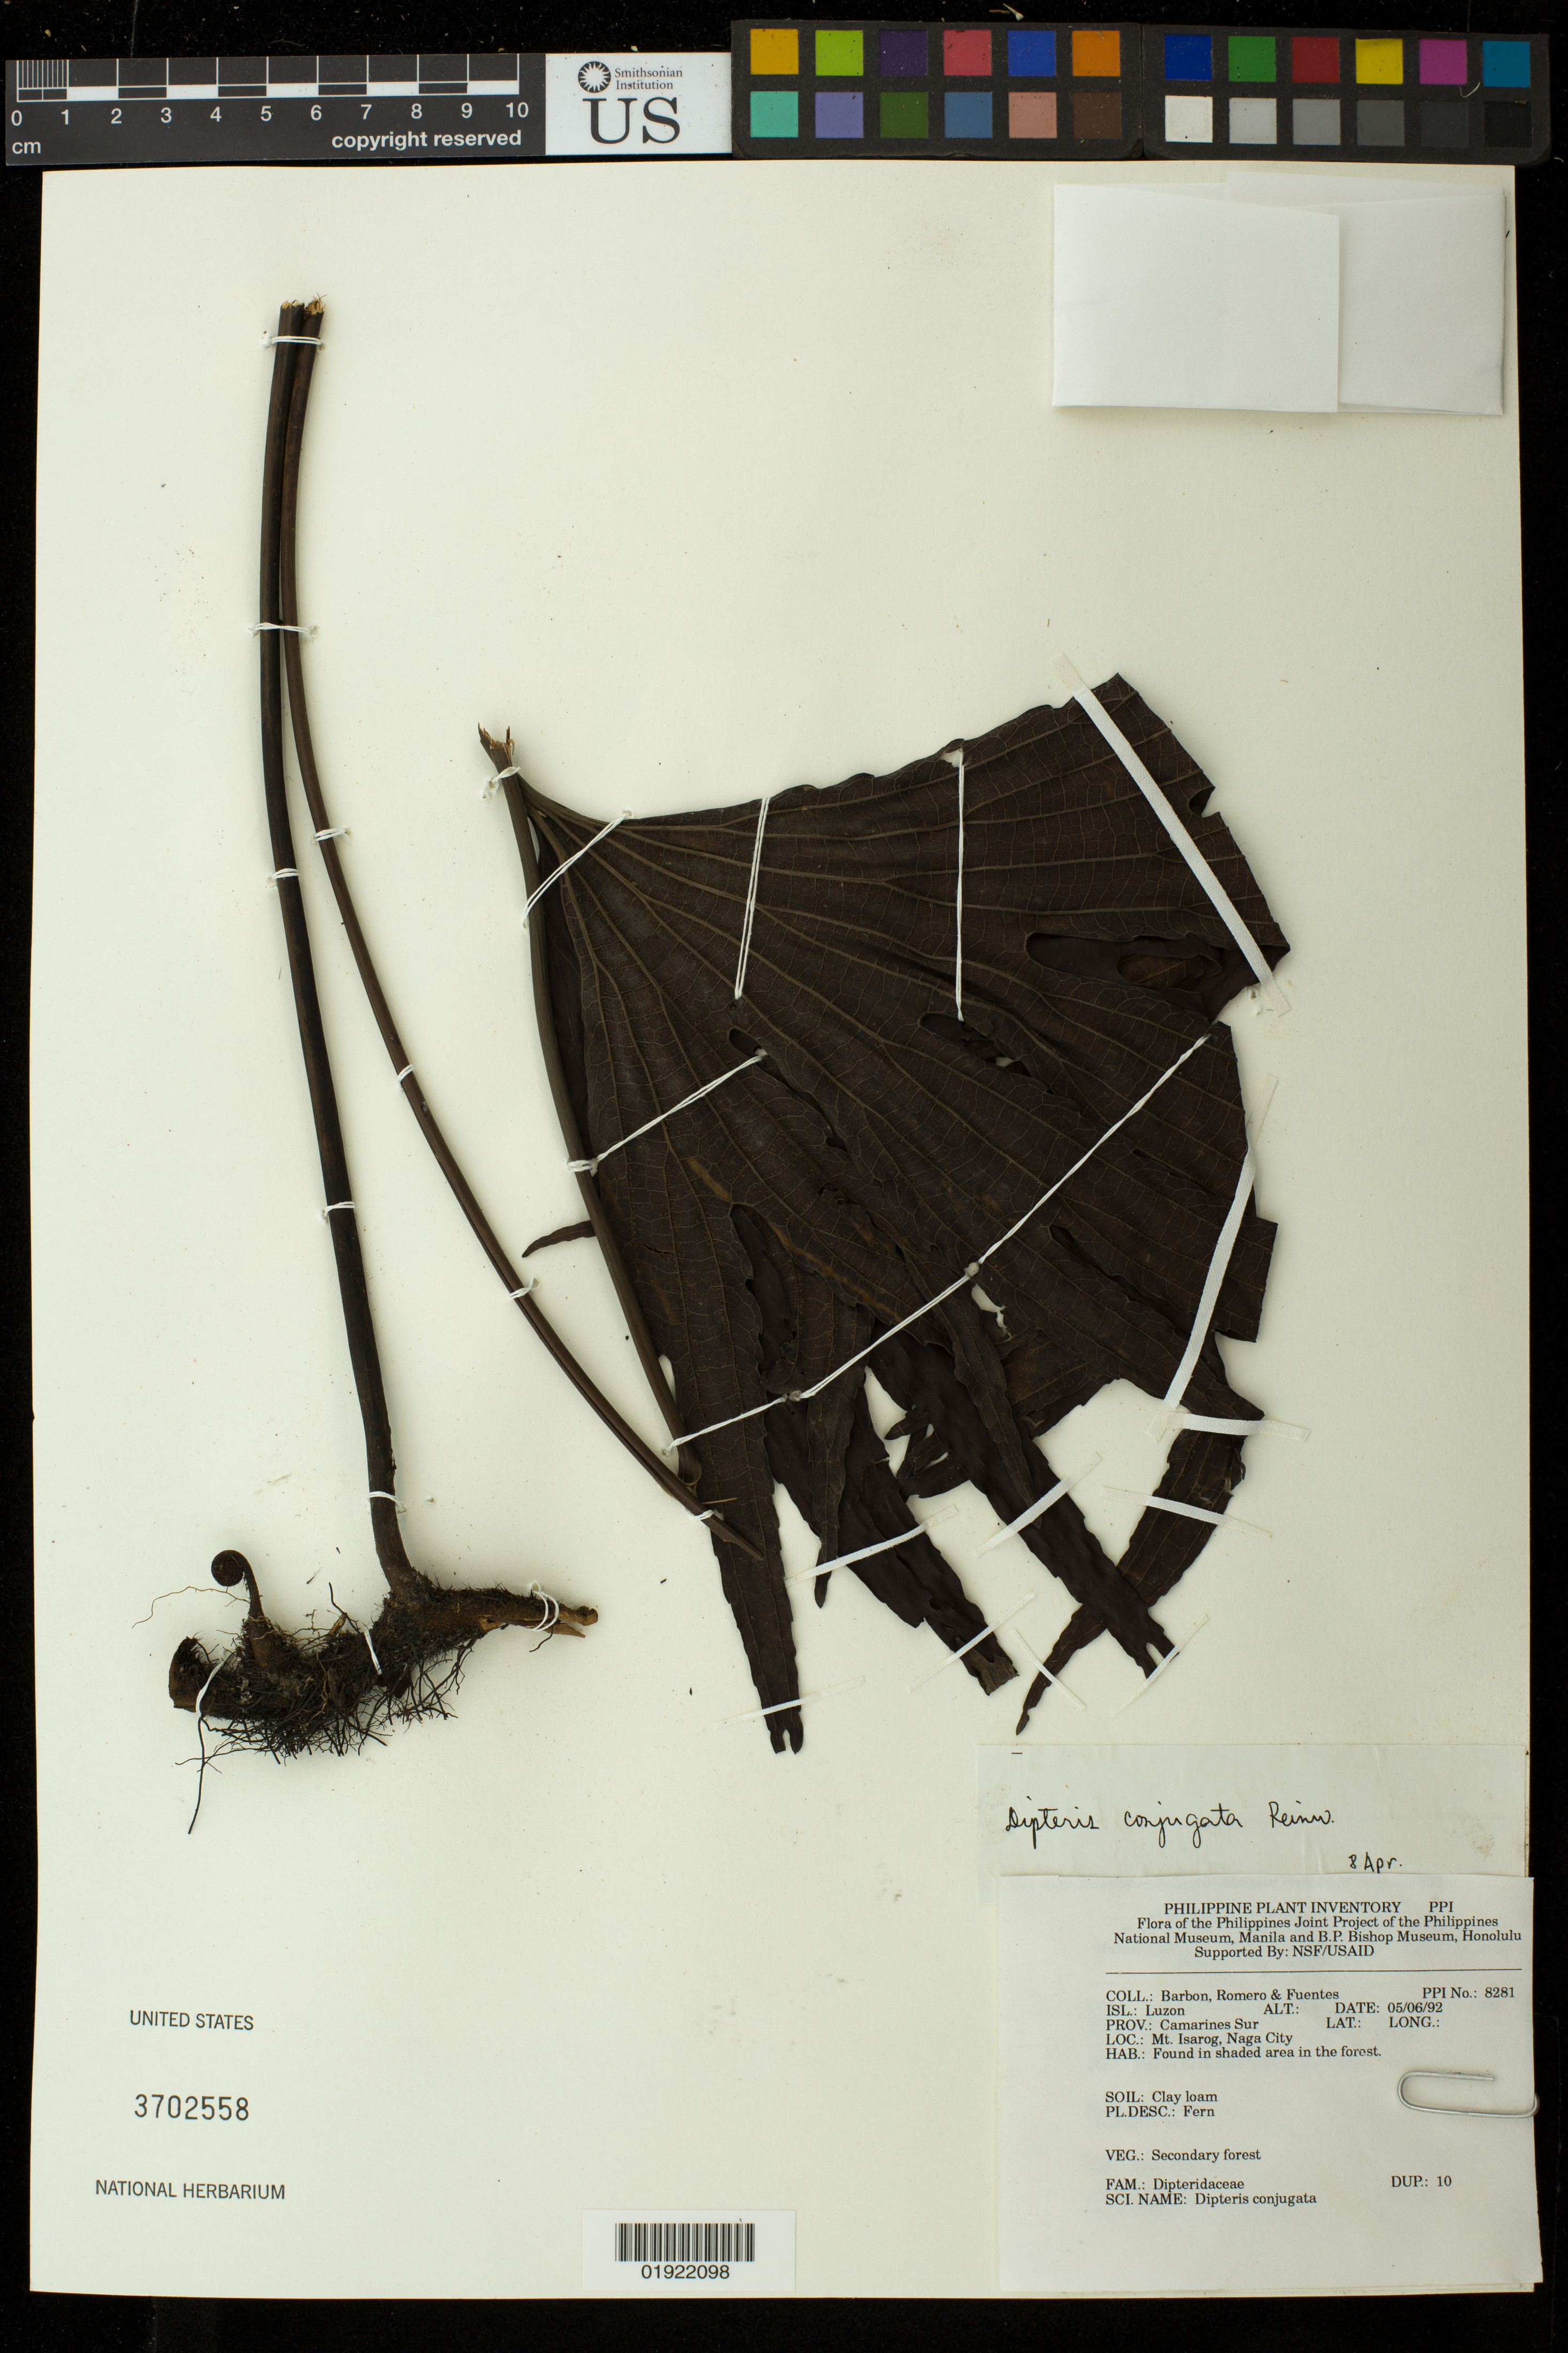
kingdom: Plantae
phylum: Tracheophyta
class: Polypodiopsida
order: Gleicheniales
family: Dipteridaceae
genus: Dipteris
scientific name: Dipteris conjugata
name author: Reinw.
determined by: Barcelona, Julie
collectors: E. Barbon, -. Romero & -. Fuentes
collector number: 8281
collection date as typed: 05/06/92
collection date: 1992-05-06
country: Philippines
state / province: Bicol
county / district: Camarines Sur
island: Luzon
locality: Mt. Isarog, Naga City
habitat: clay loam, secondary forest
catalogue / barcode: US 3702558